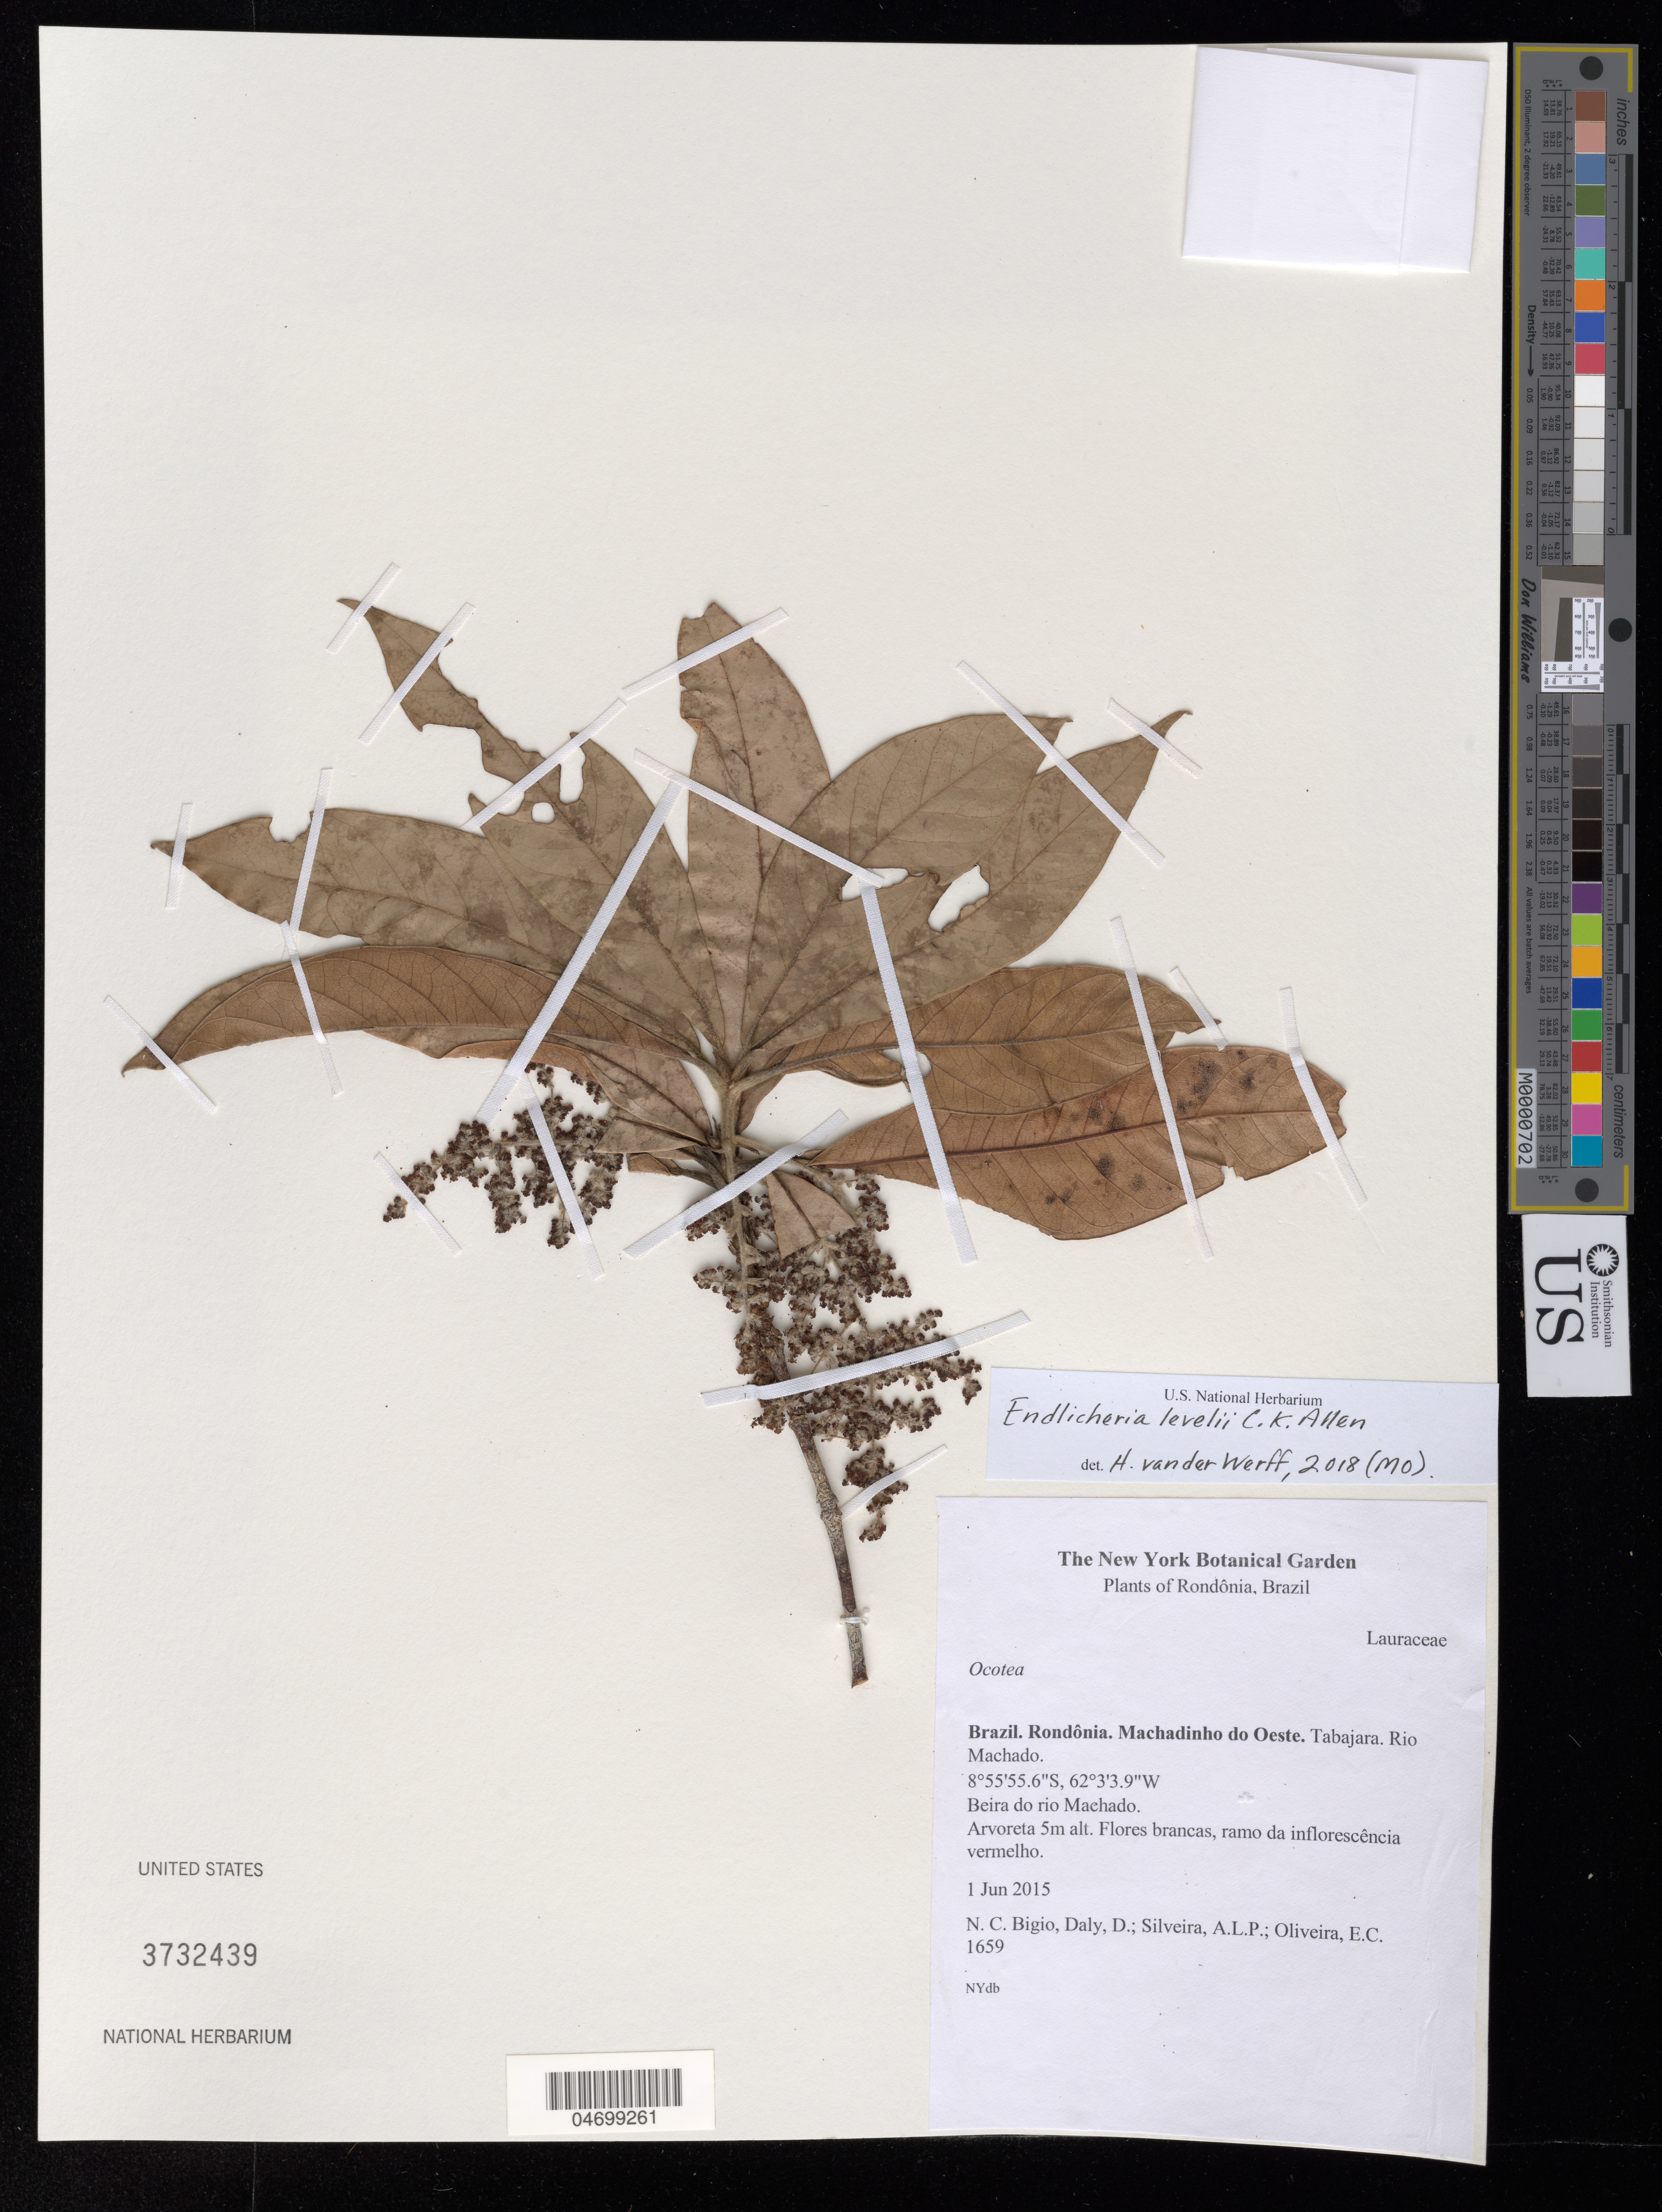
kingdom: Plantae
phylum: Tracheophyta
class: Magnoliopsida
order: Laurales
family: Lauraceae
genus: Endlicheria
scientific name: Endlicheria levelii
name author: C.K. Allen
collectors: N. C. Bigio, D. Daly, A. Silveira & E. Oliveira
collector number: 1659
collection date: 2015-06-01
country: Brazil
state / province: Rondônia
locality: Machadinho do Oeste. Tabajara. Rio Machado. Beira do rio Machado.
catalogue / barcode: US 3732439